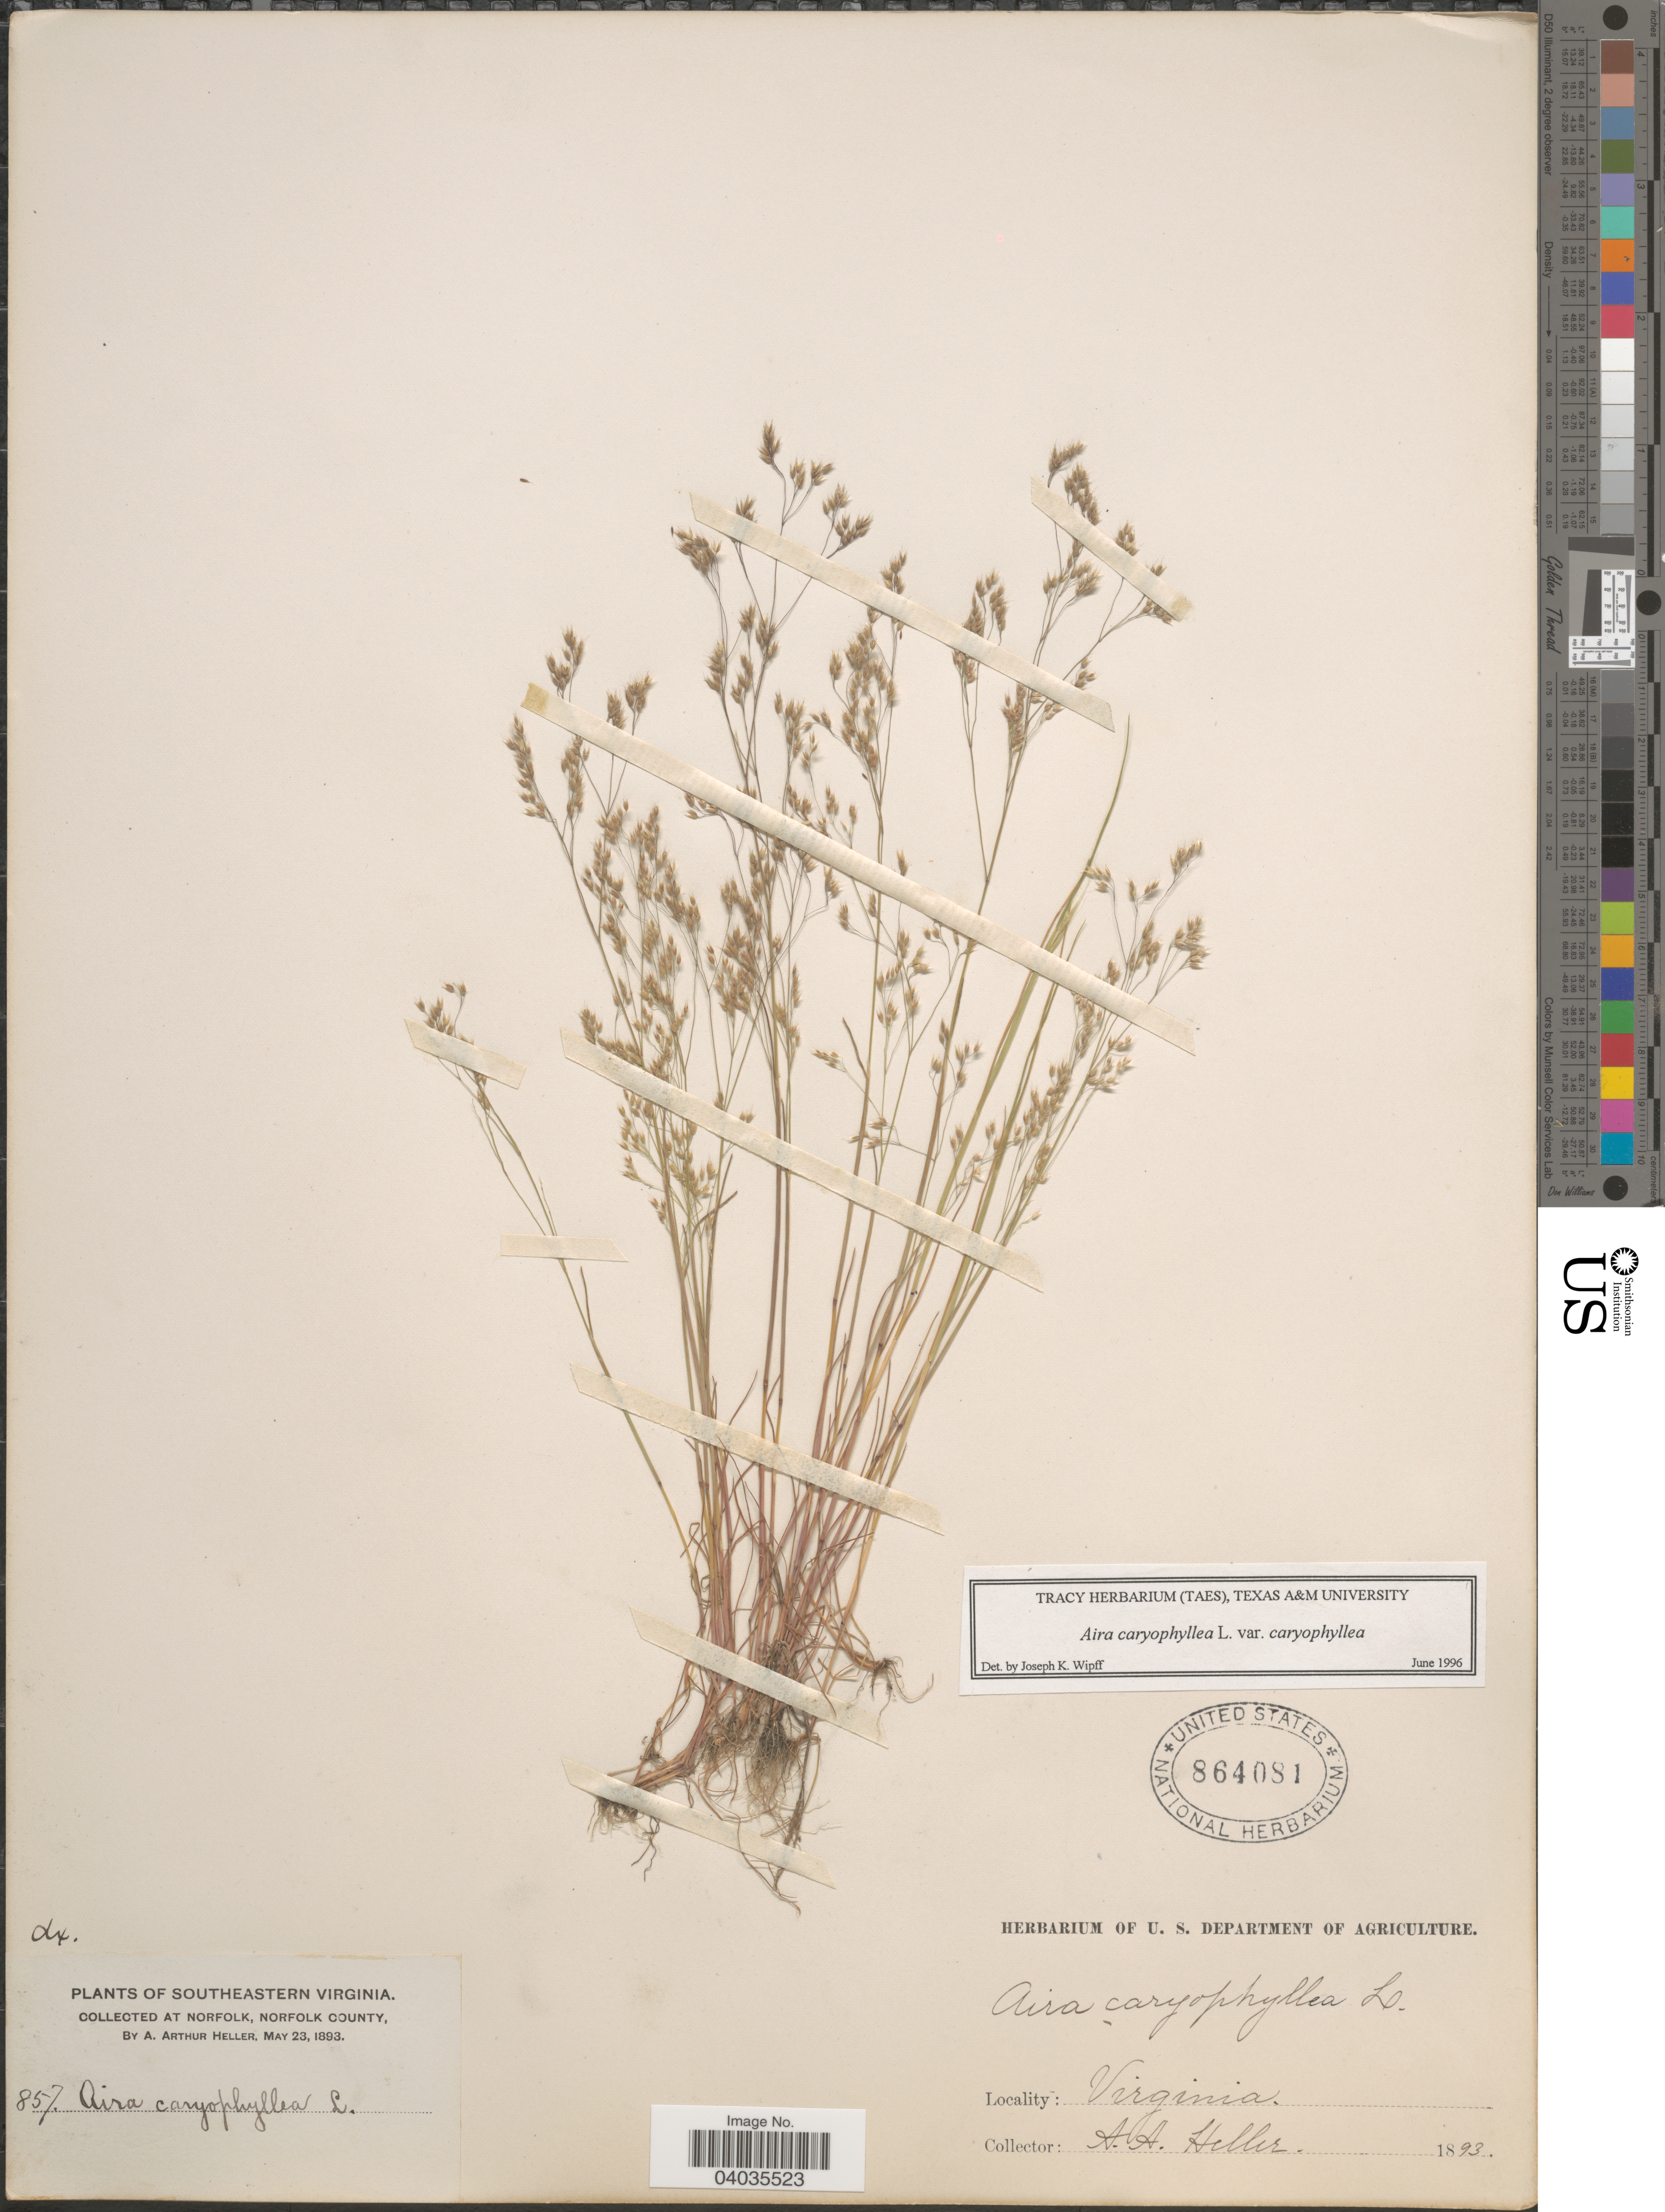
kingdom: Plantae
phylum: Tracheophyta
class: Liliopsida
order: Poales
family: Poaceae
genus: Aira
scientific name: Aira caryophyllea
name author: L.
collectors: A. A. Heller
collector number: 857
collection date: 1893-05-23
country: United States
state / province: Virginia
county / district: City of Norfolk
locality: Southeastern Virginia. At Norfolk, Norfolk County.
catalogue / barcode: US 864081